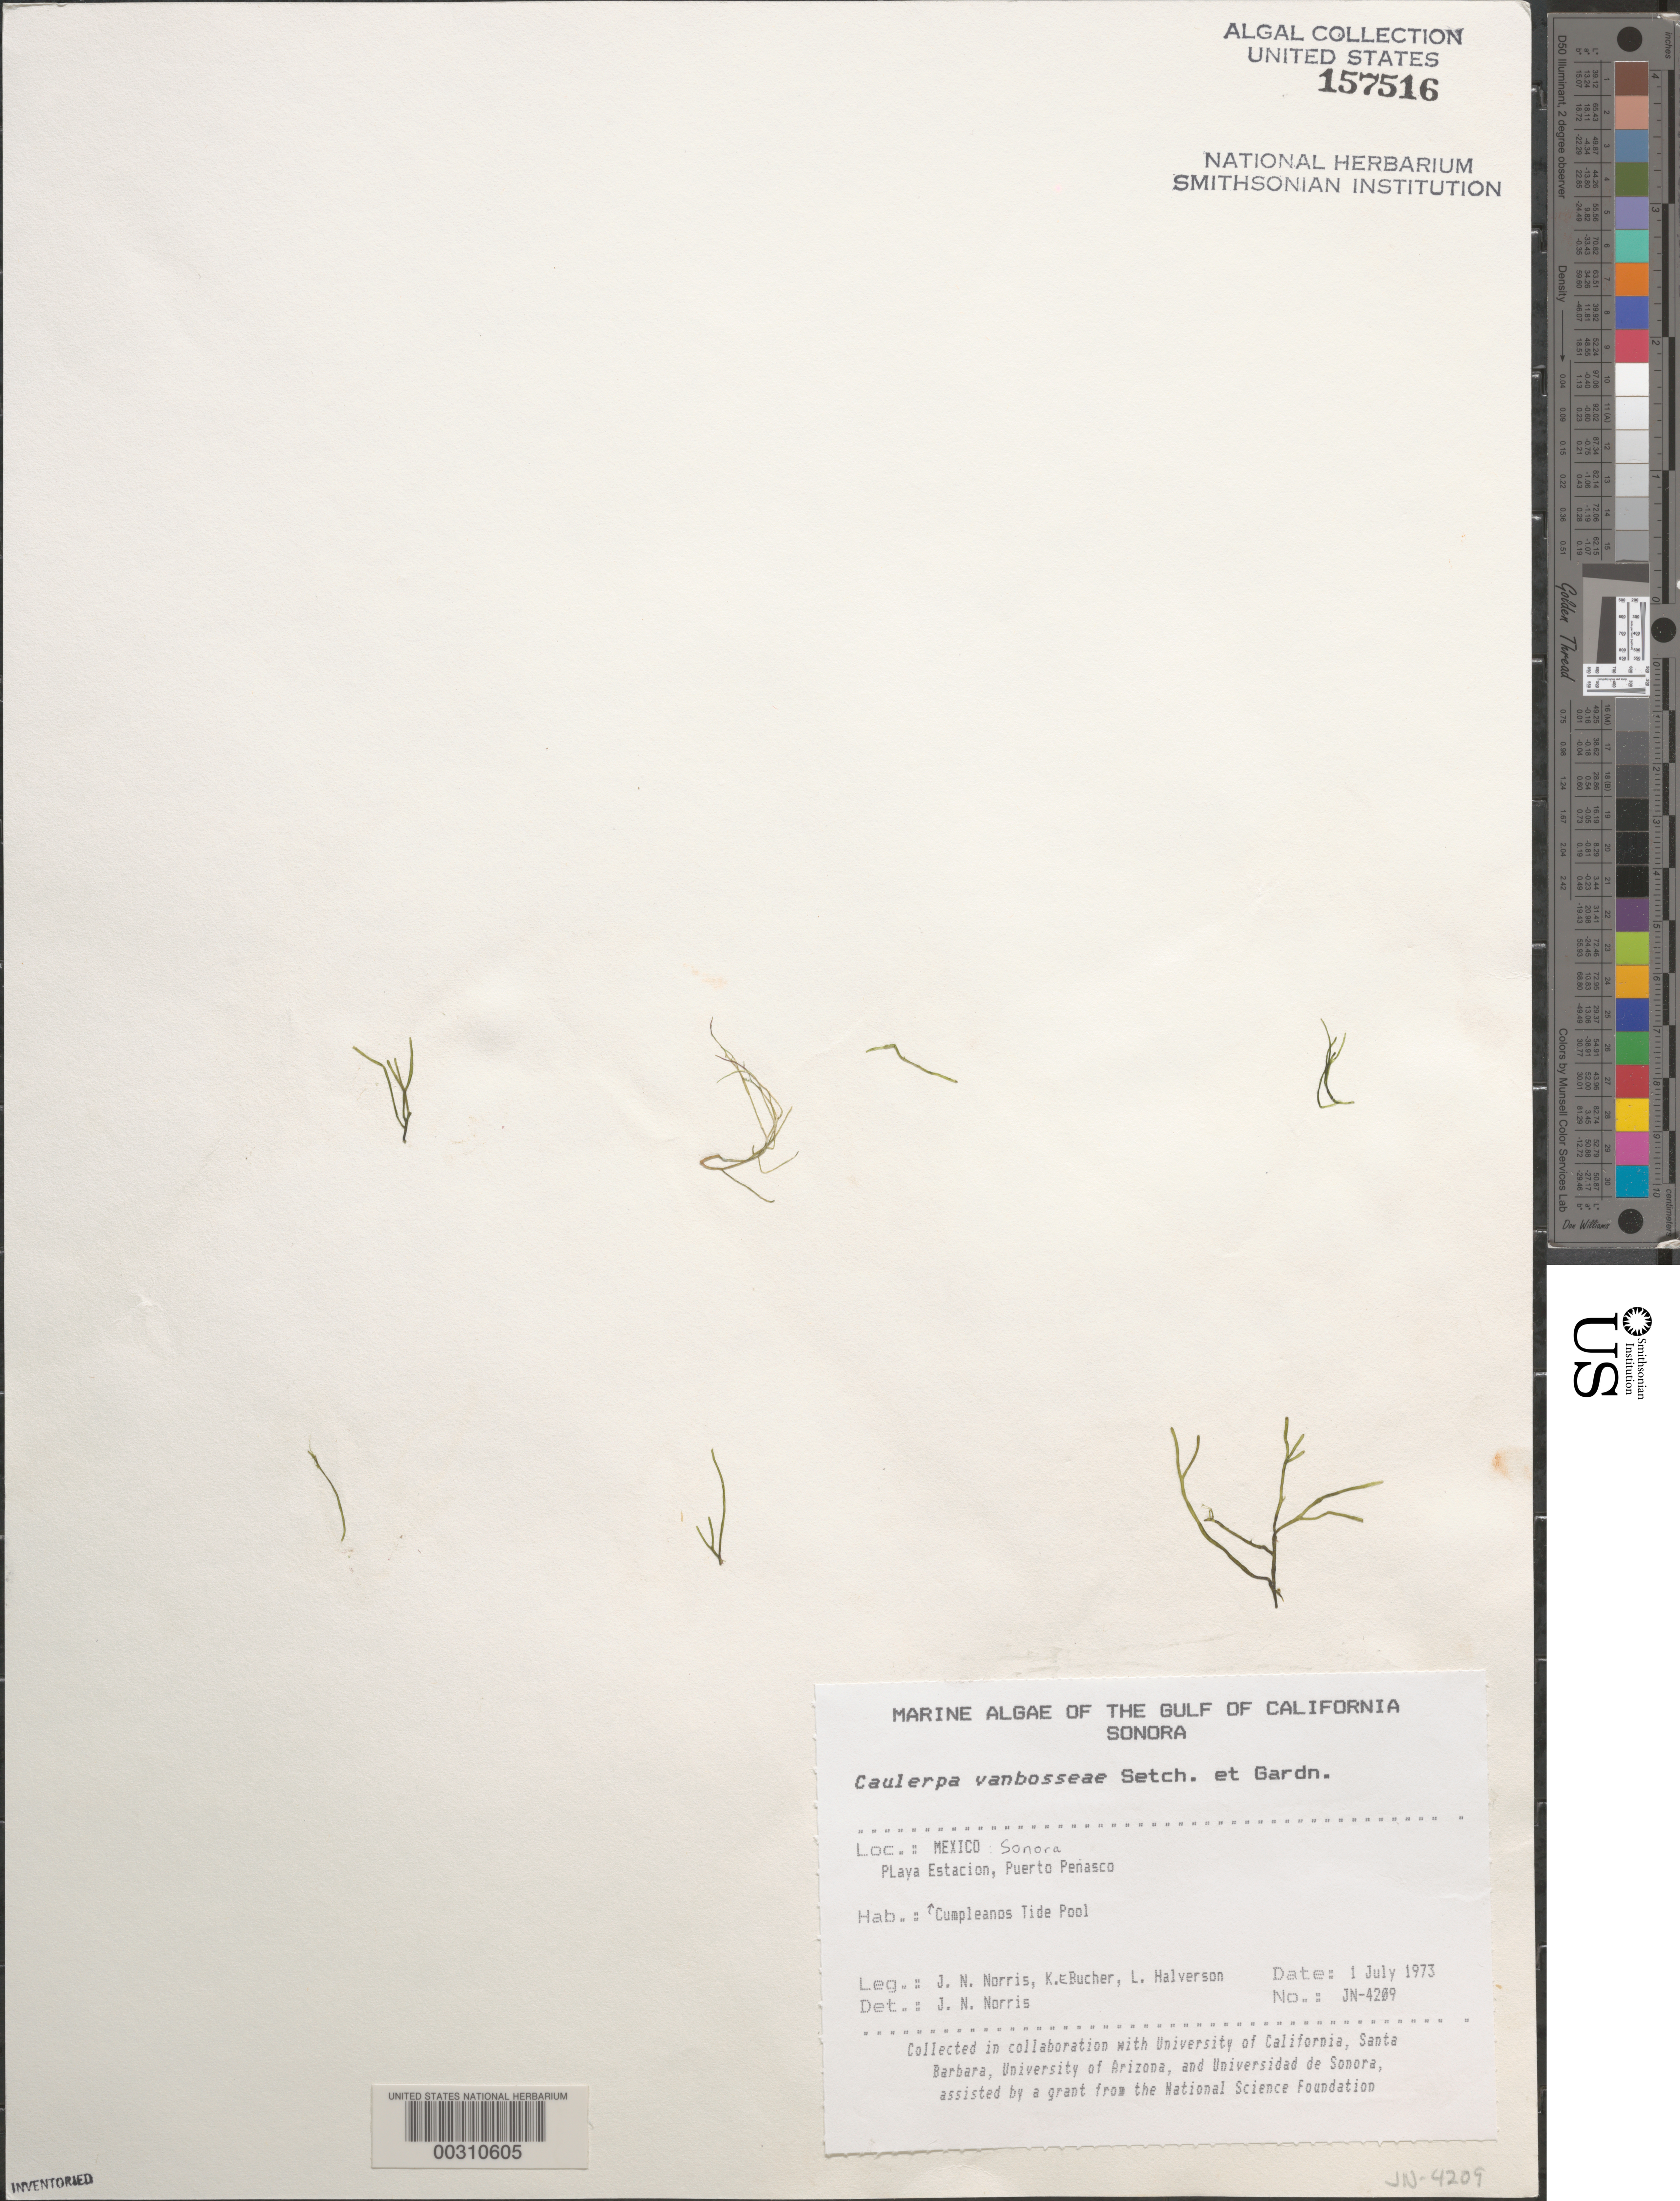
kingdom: Plantae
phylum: Chlorophyta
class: Ulvophyceae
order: Ulvales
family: Ulvaceae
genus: Ulva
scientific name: Ulva linza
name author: L.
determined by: Algae name updating Project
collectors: J. N. Norris, K. E. Bucher & L. Halverson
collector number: JN-4209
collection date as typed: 01 Jul 1973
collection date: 1973-07-01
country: Mexico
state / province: Sonora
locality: Playa Estacion, Puerto Penasco, Cumpleanos Tide Pool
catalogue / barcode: US 157516